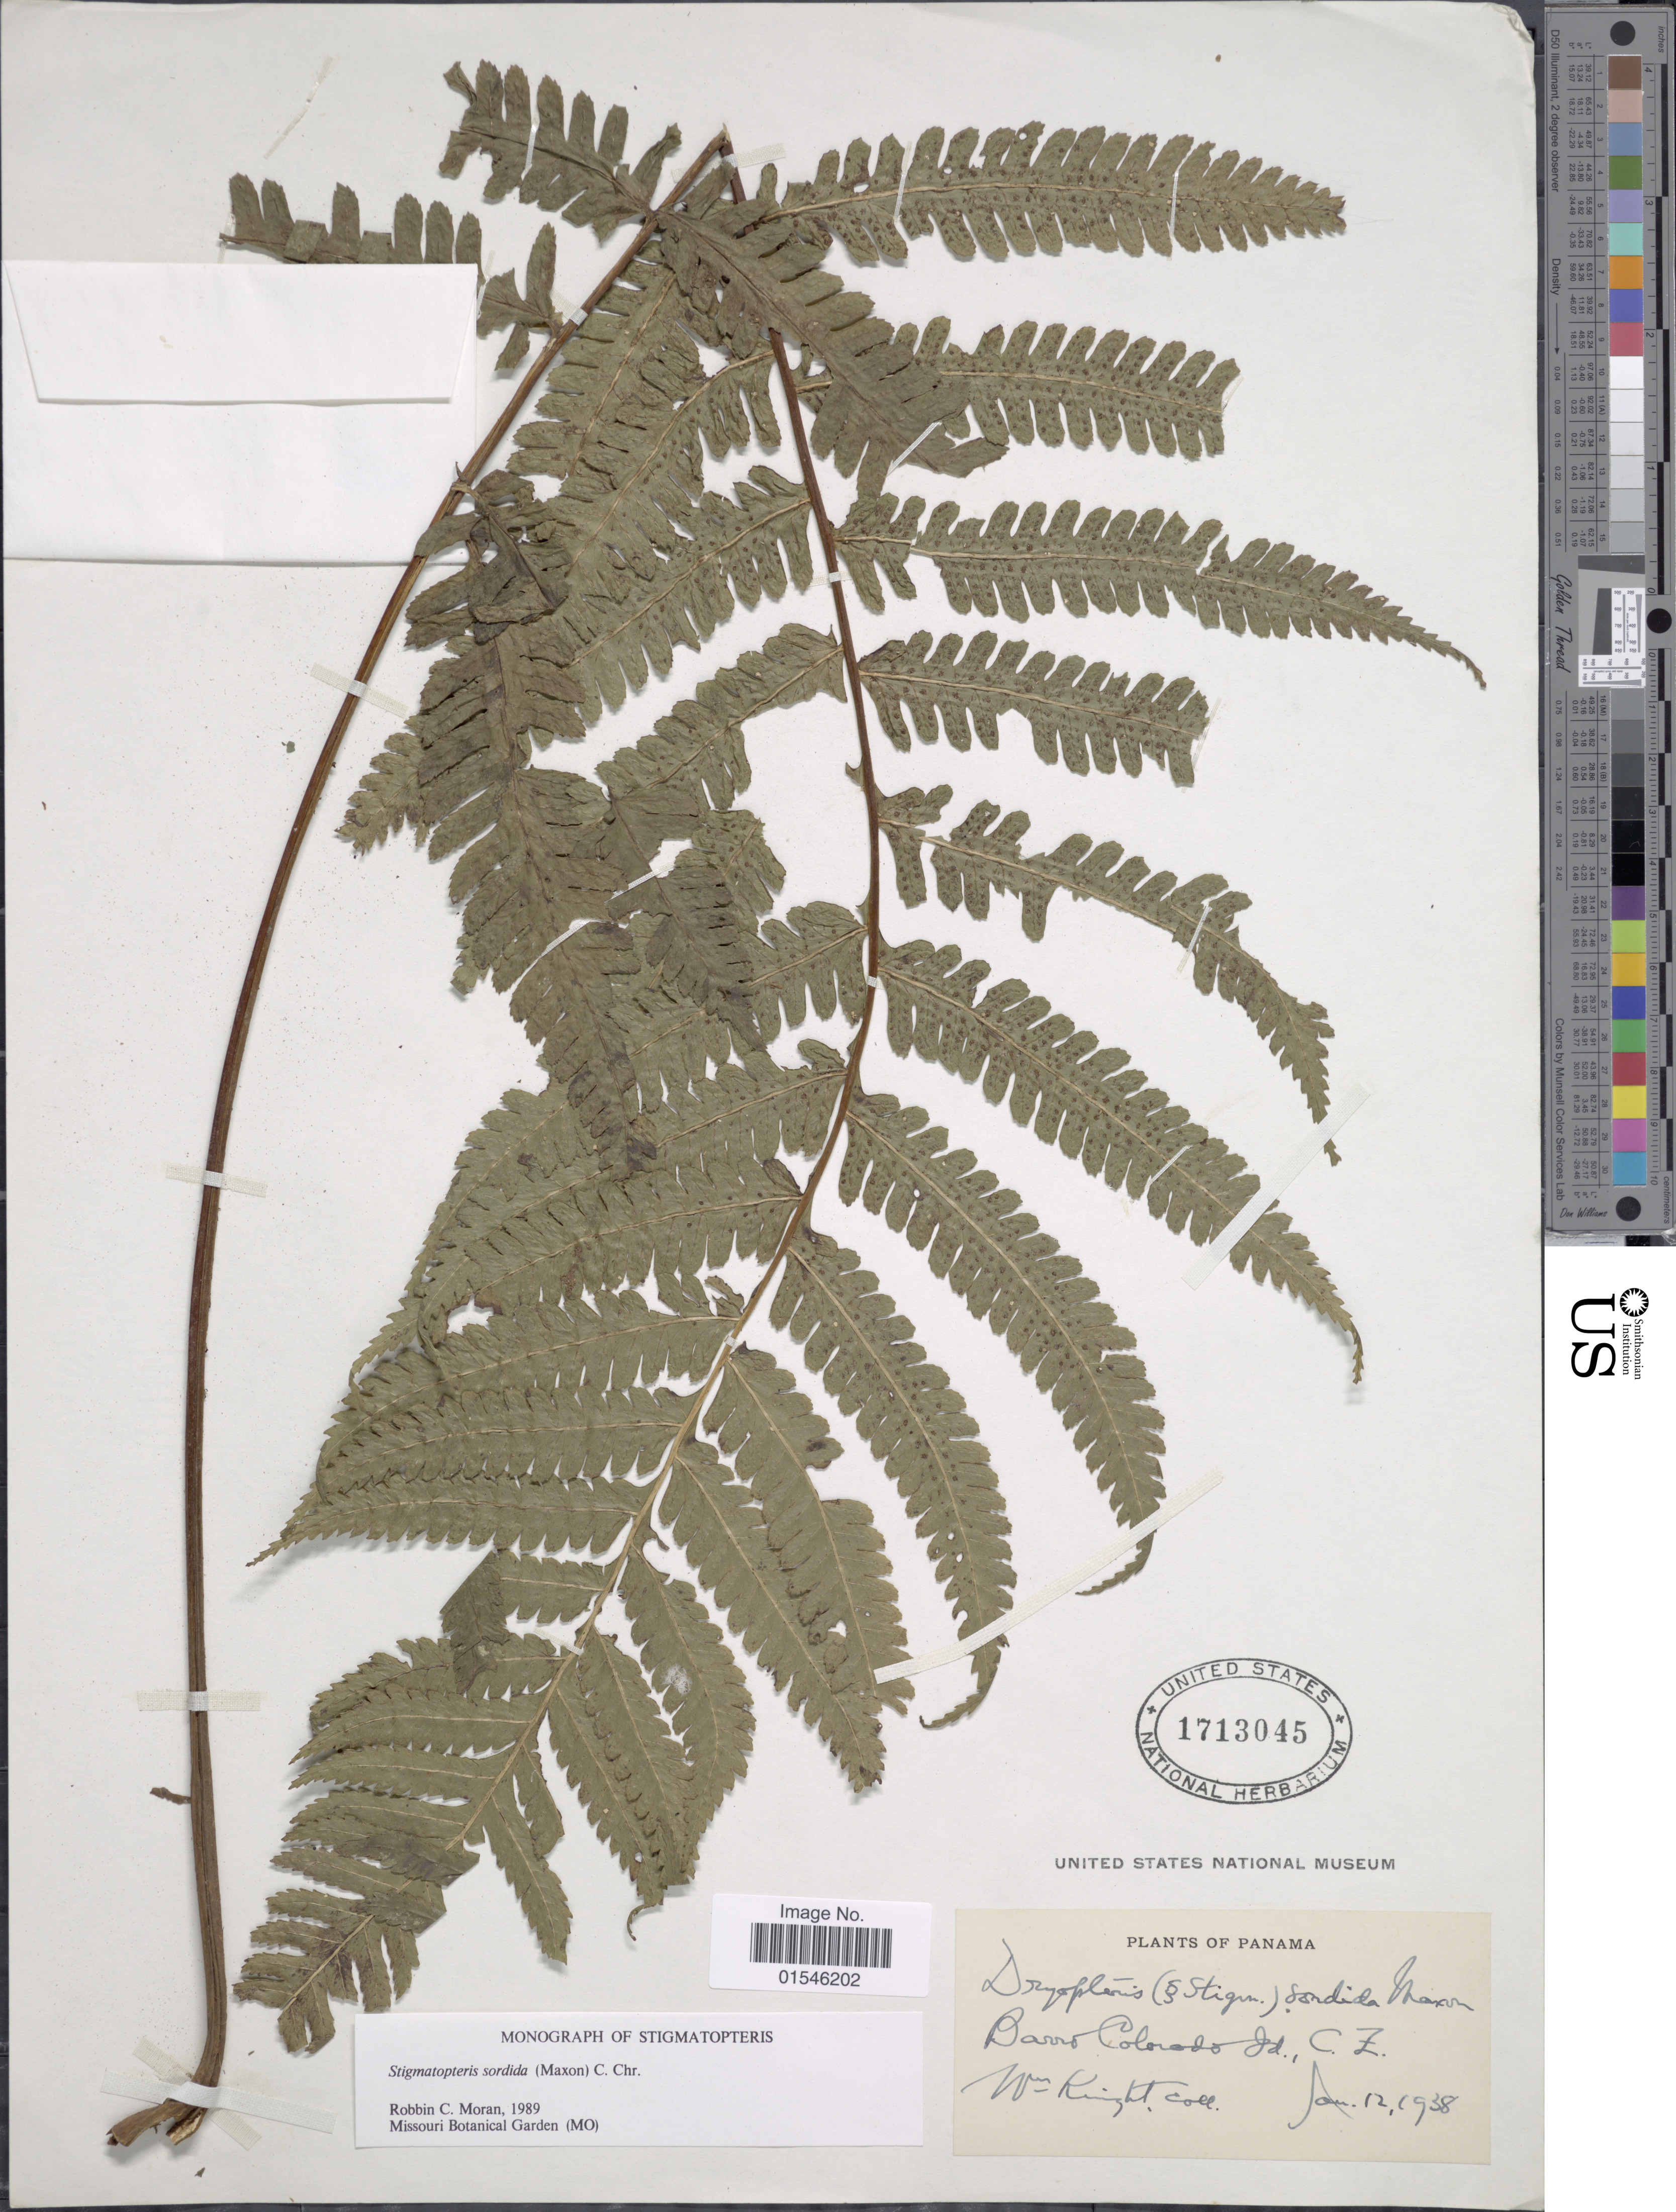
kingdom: Plantae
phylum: Tracheophyta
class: Polypodiopsida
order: Polypodiales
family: Dryopteridaceae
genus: Stigmatopteris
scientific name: Stigmatopteris sordida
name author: (Maxon) C. Chr.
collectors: W. Knight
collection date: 1938-08-12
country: Panama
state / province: Panamá Oeste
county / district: Canal Zone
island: Barro Colorado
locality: Barro Colorado Id,. C.Z..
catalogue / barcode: US 1713045